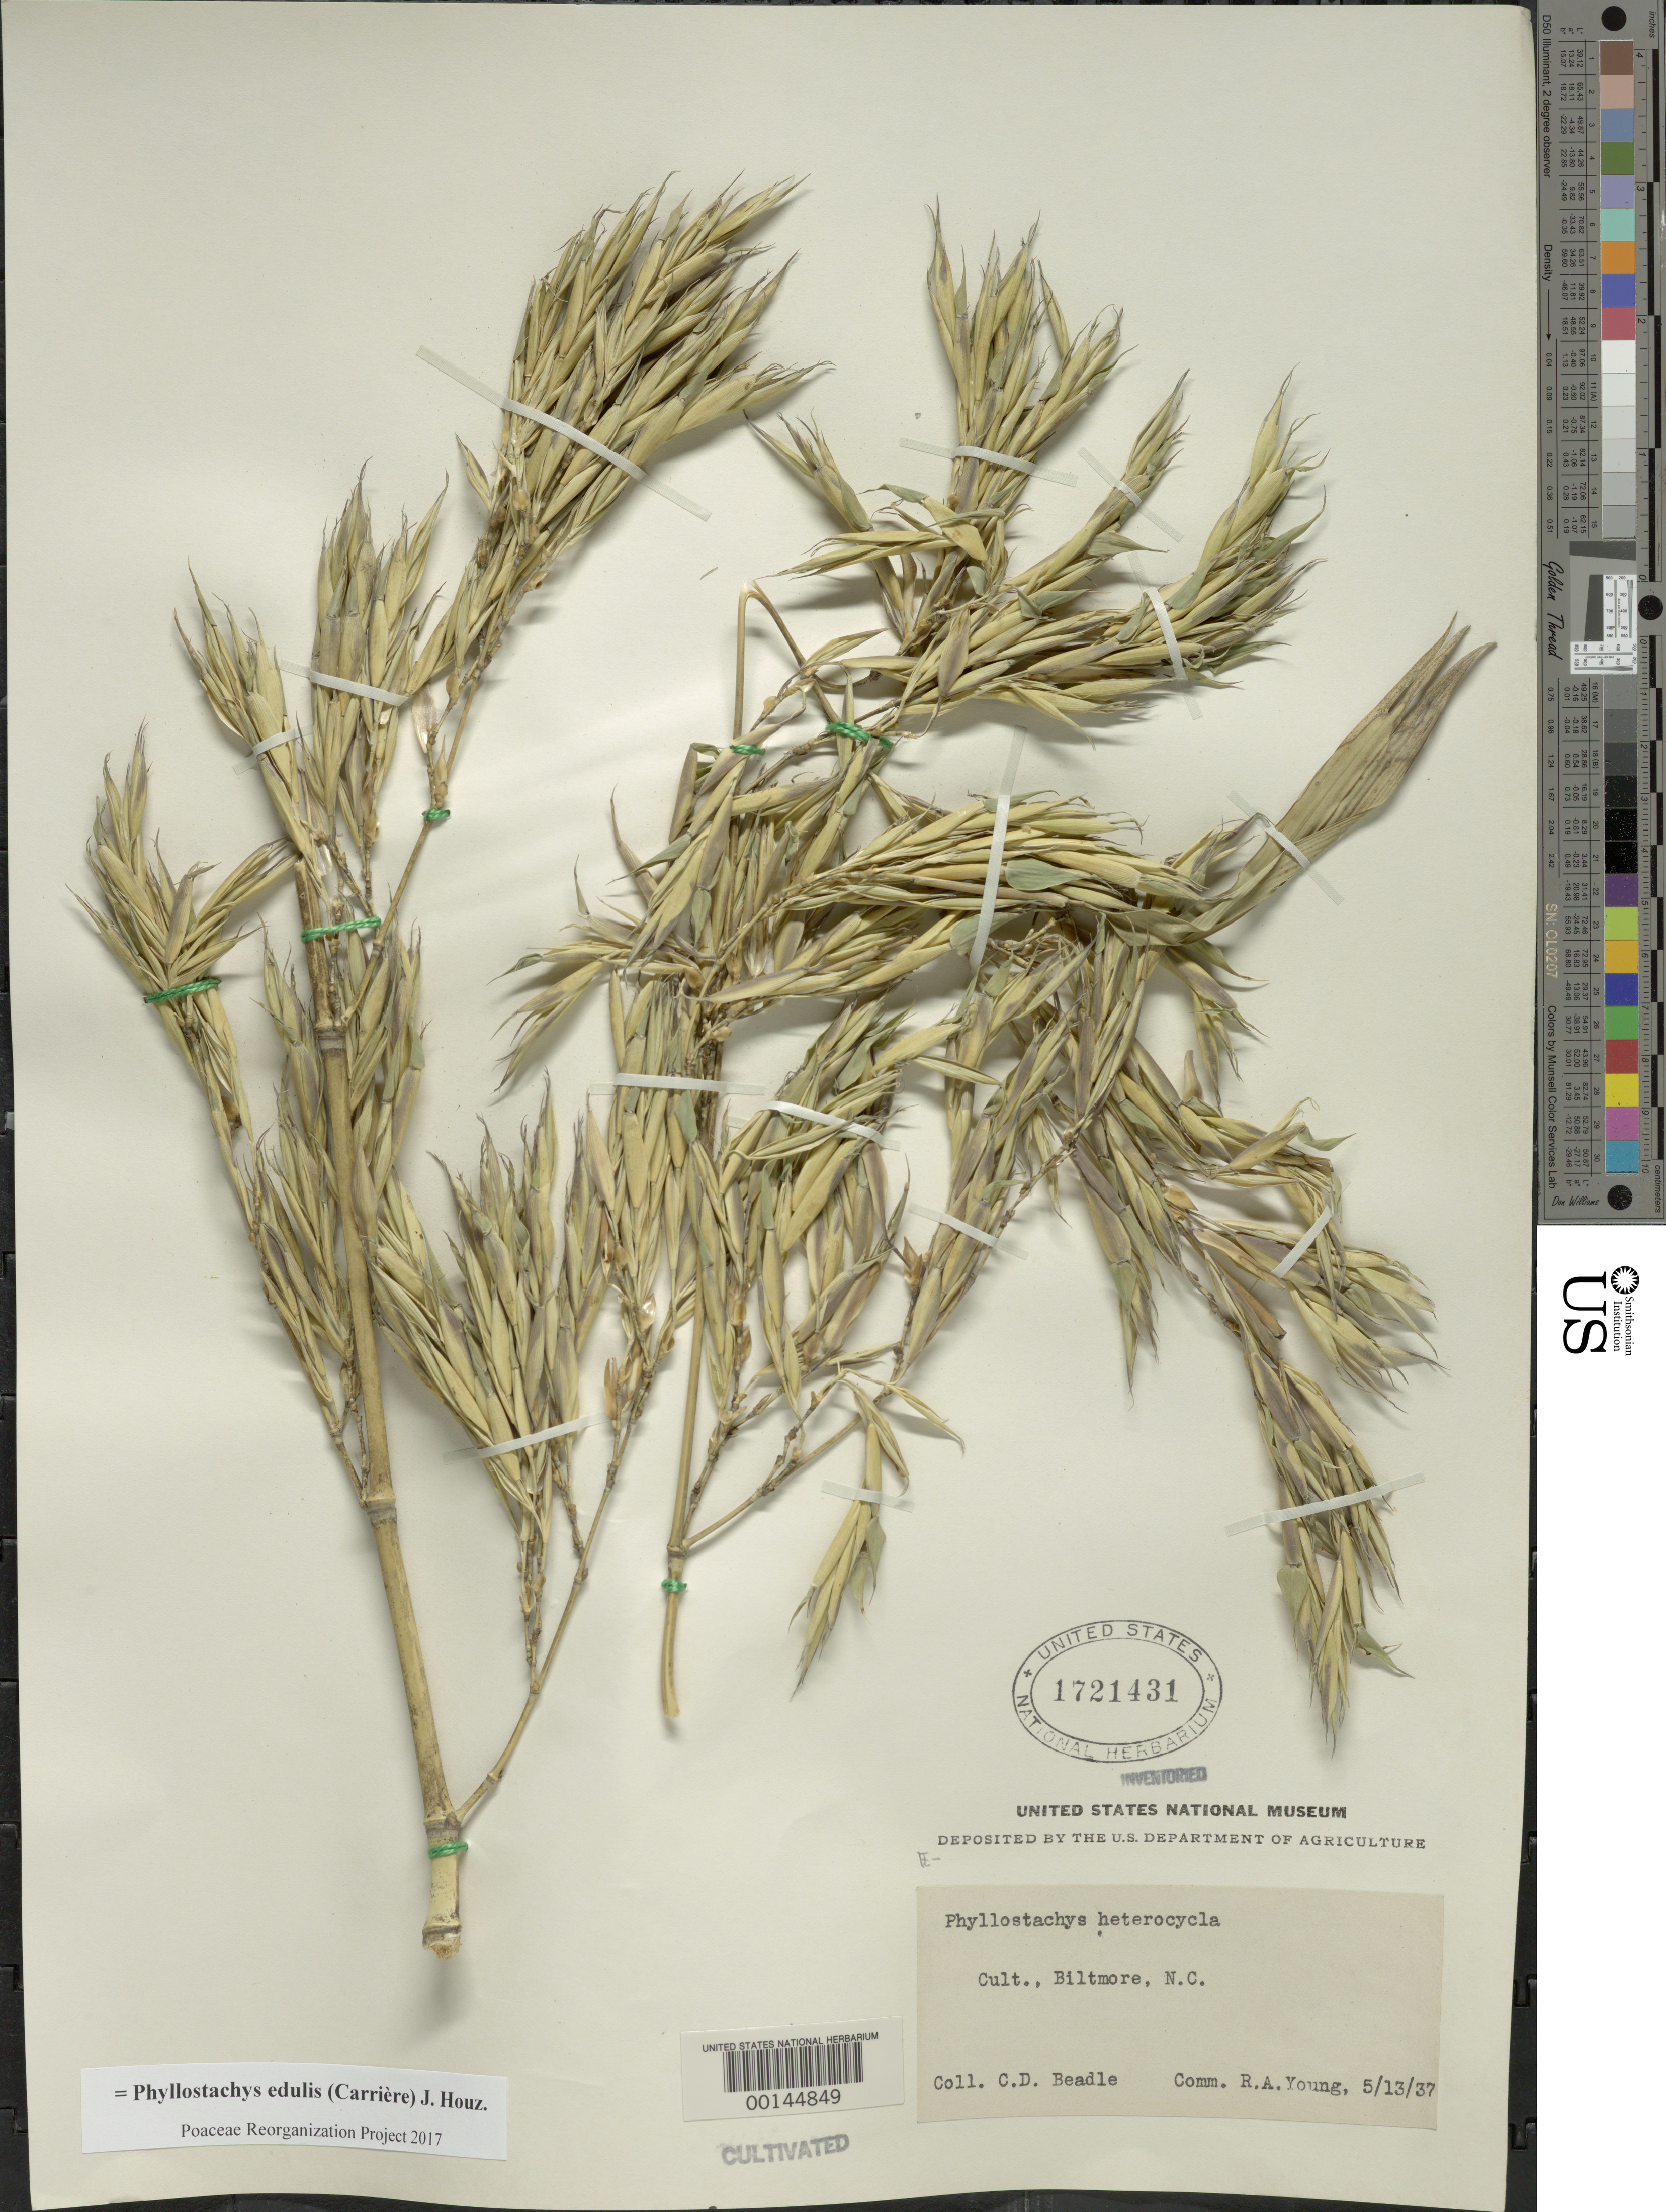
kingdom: Plantae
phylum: Tracheophyta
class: Liliopsida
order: Poales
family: Poaceae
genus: Phyllostachys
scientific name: Phyllostachys edulis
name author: (Carrière) J. Houz.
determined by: Poaceae Reorganization Project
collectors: C. Beadle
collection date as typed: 13 May 1937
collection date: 1937-05-13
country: United States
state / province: North Carolina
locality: Biltmore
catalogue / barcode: US 1721431